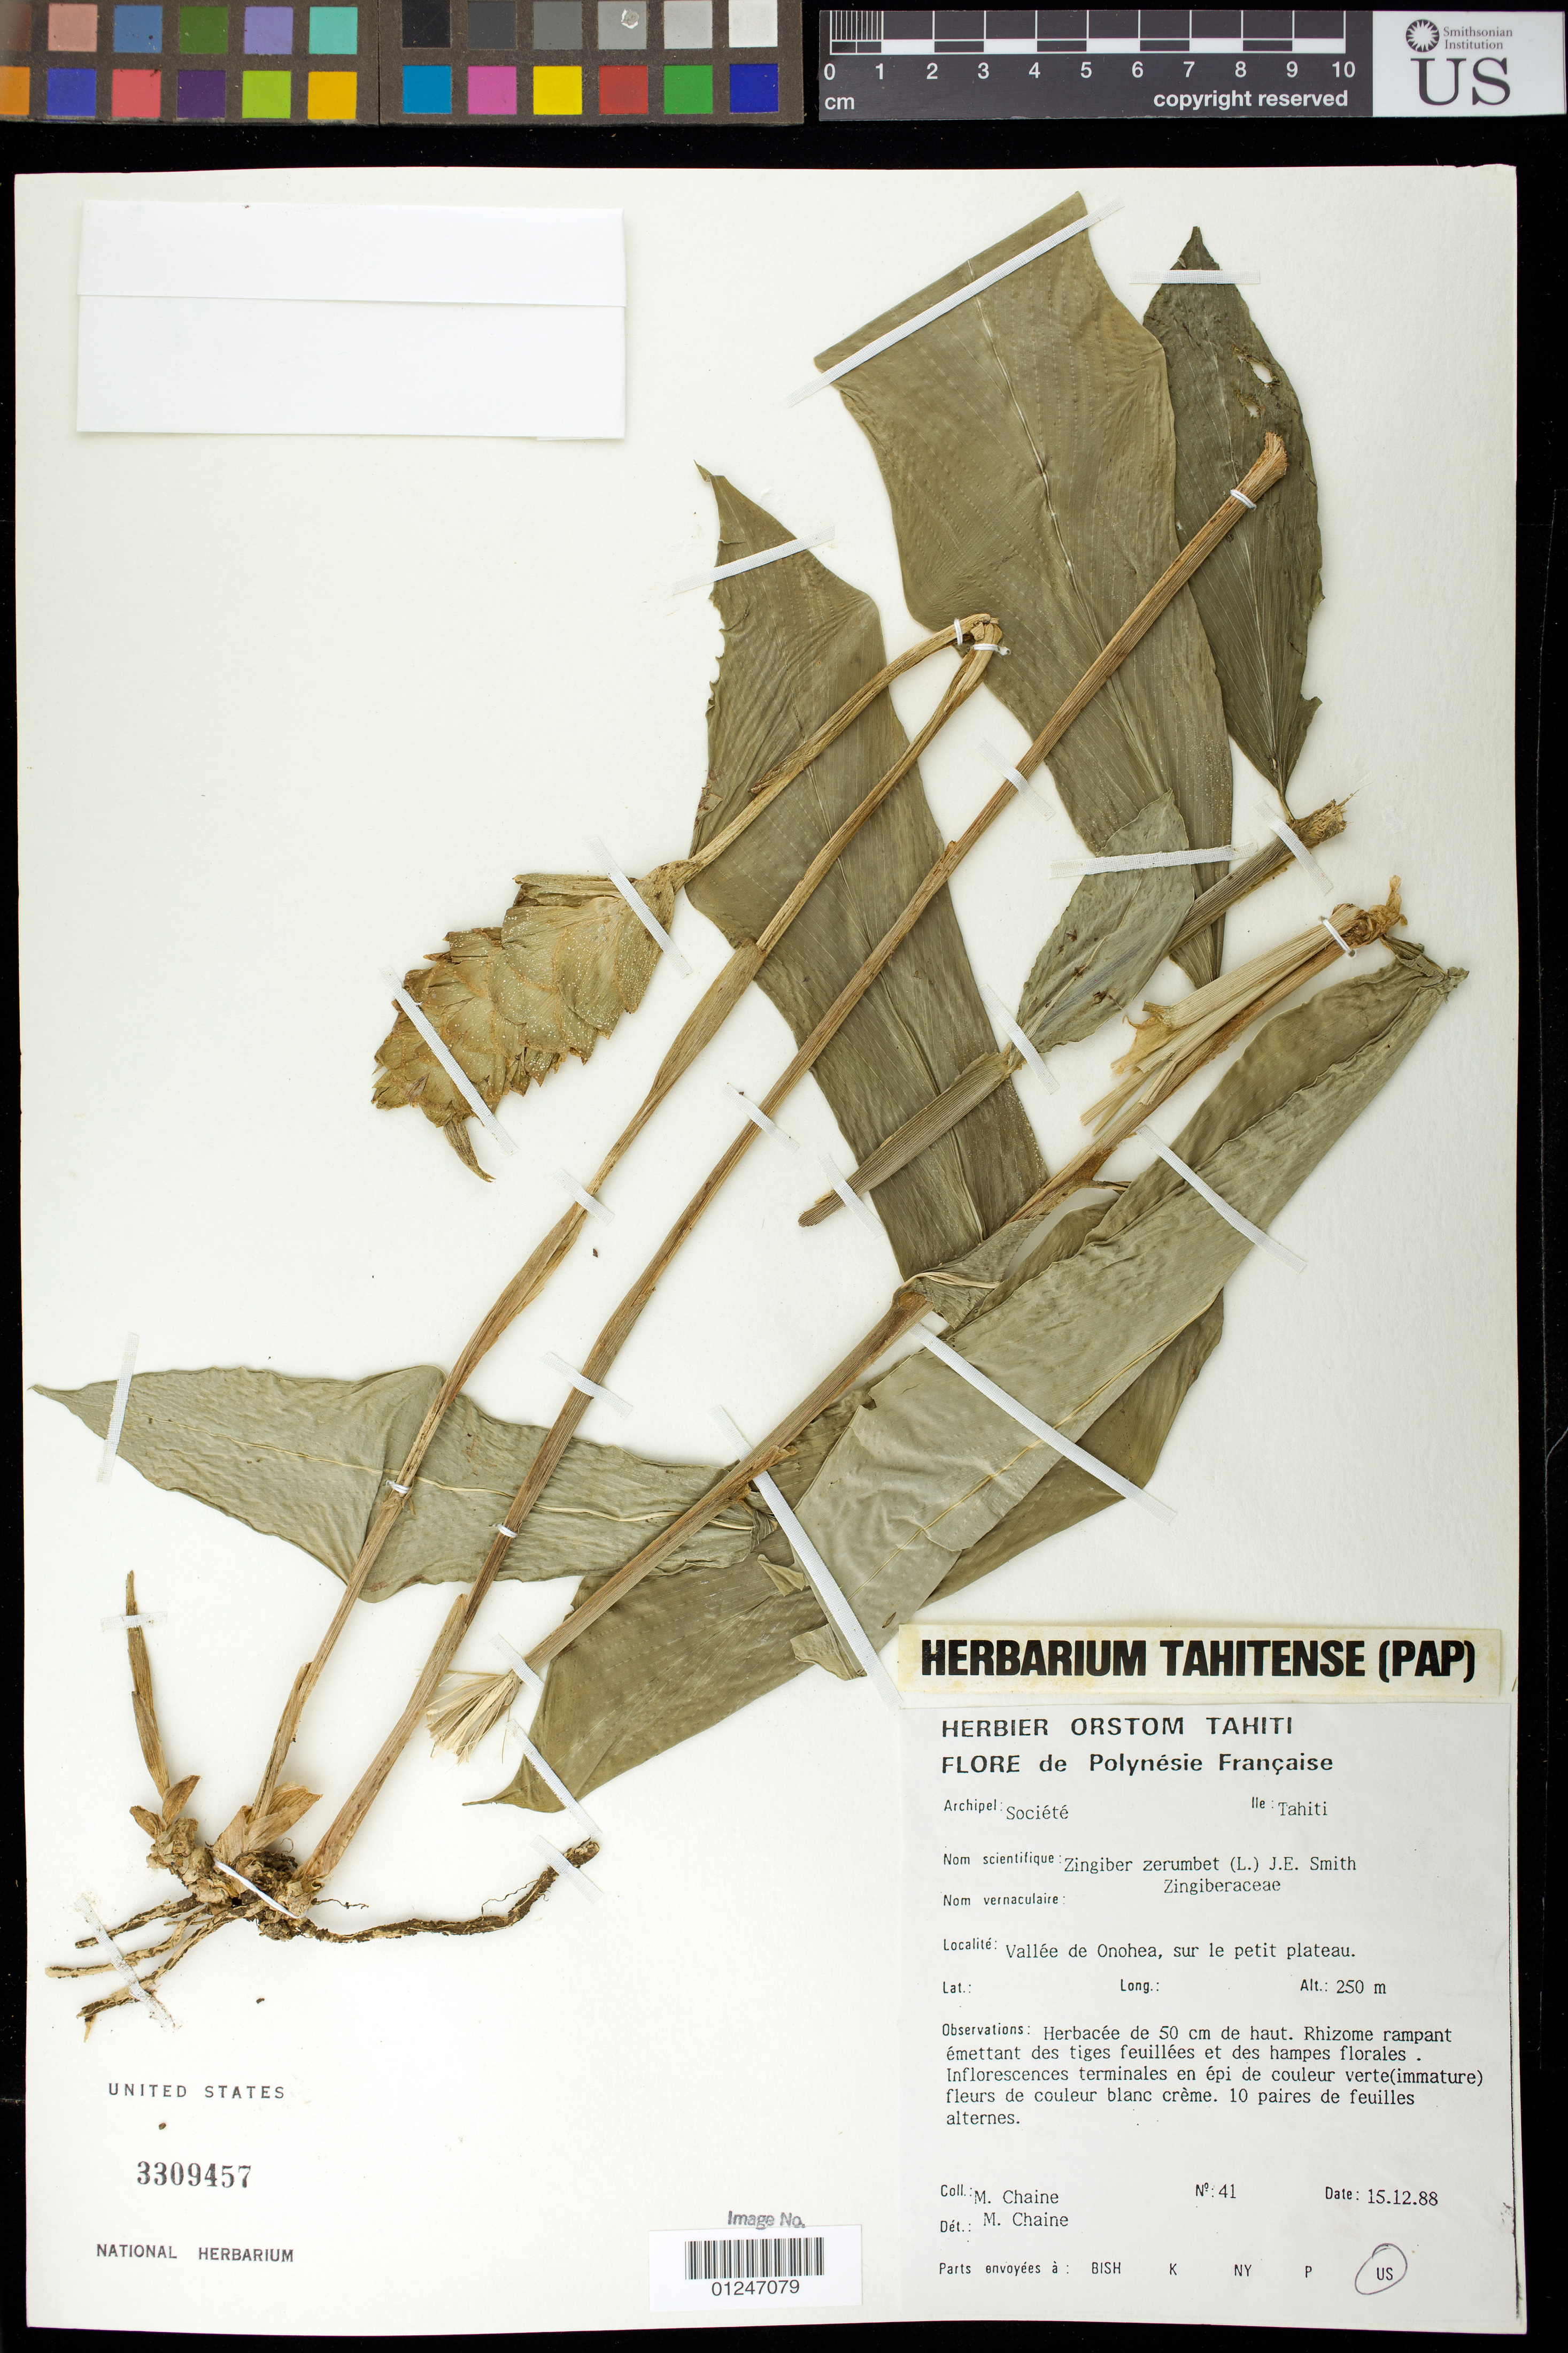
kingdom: Plantae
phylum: Tracheophyta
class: Liliopsida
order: Zingiberales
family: Zingiberaceae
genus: Zingiber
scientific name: Zingiber zerumbet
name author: (L.) Sm.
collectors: M. Chaine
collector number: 41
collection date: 1988-12-15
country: French Polynesia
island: Tahiti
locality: Onohea valley, on the small plateau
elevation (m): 250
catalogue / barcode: US 3309457